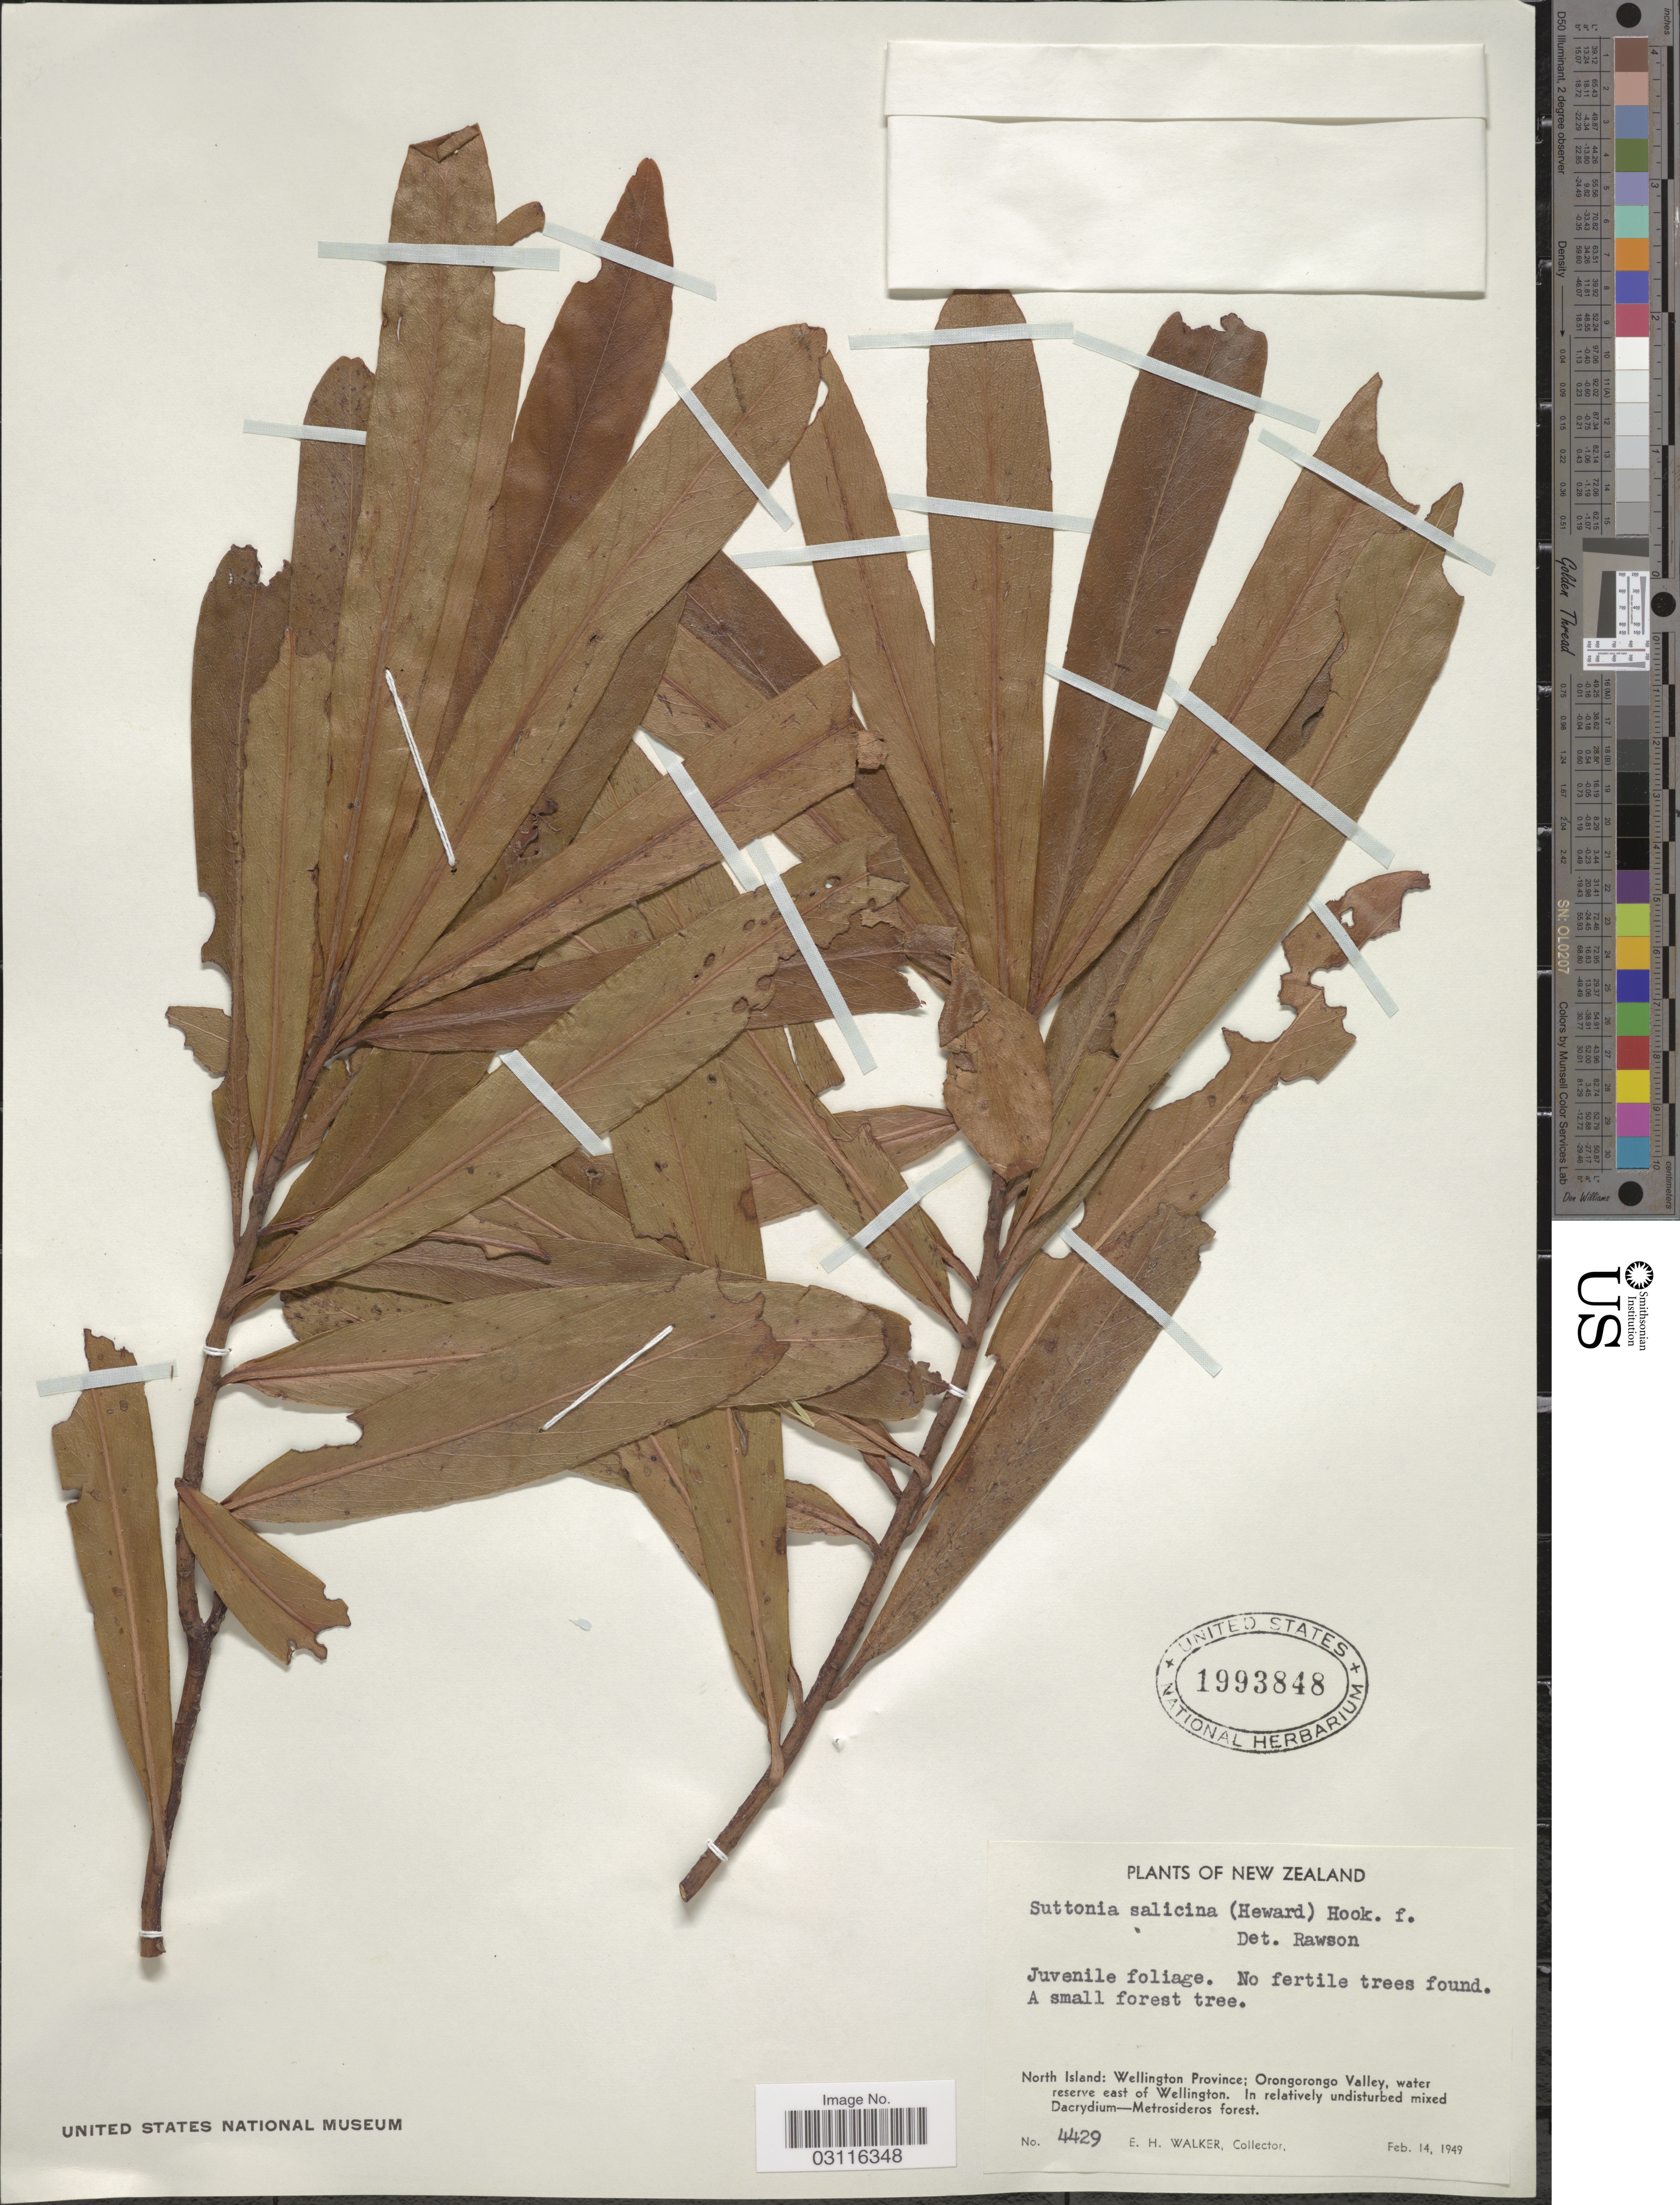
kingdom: Plantae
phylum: Tracheophyta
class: Magnoliopsida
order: Ericales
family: Primulaceae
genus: Suttonia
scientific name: Suttonia salicina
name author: Hook. f.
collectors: E. H. Walker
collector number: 4429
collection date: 1949-02-14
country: New Zealand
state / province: Wellington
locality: North Island: Orongorongo Valley, water reserve east of Wellington.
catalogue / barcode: US 1993848